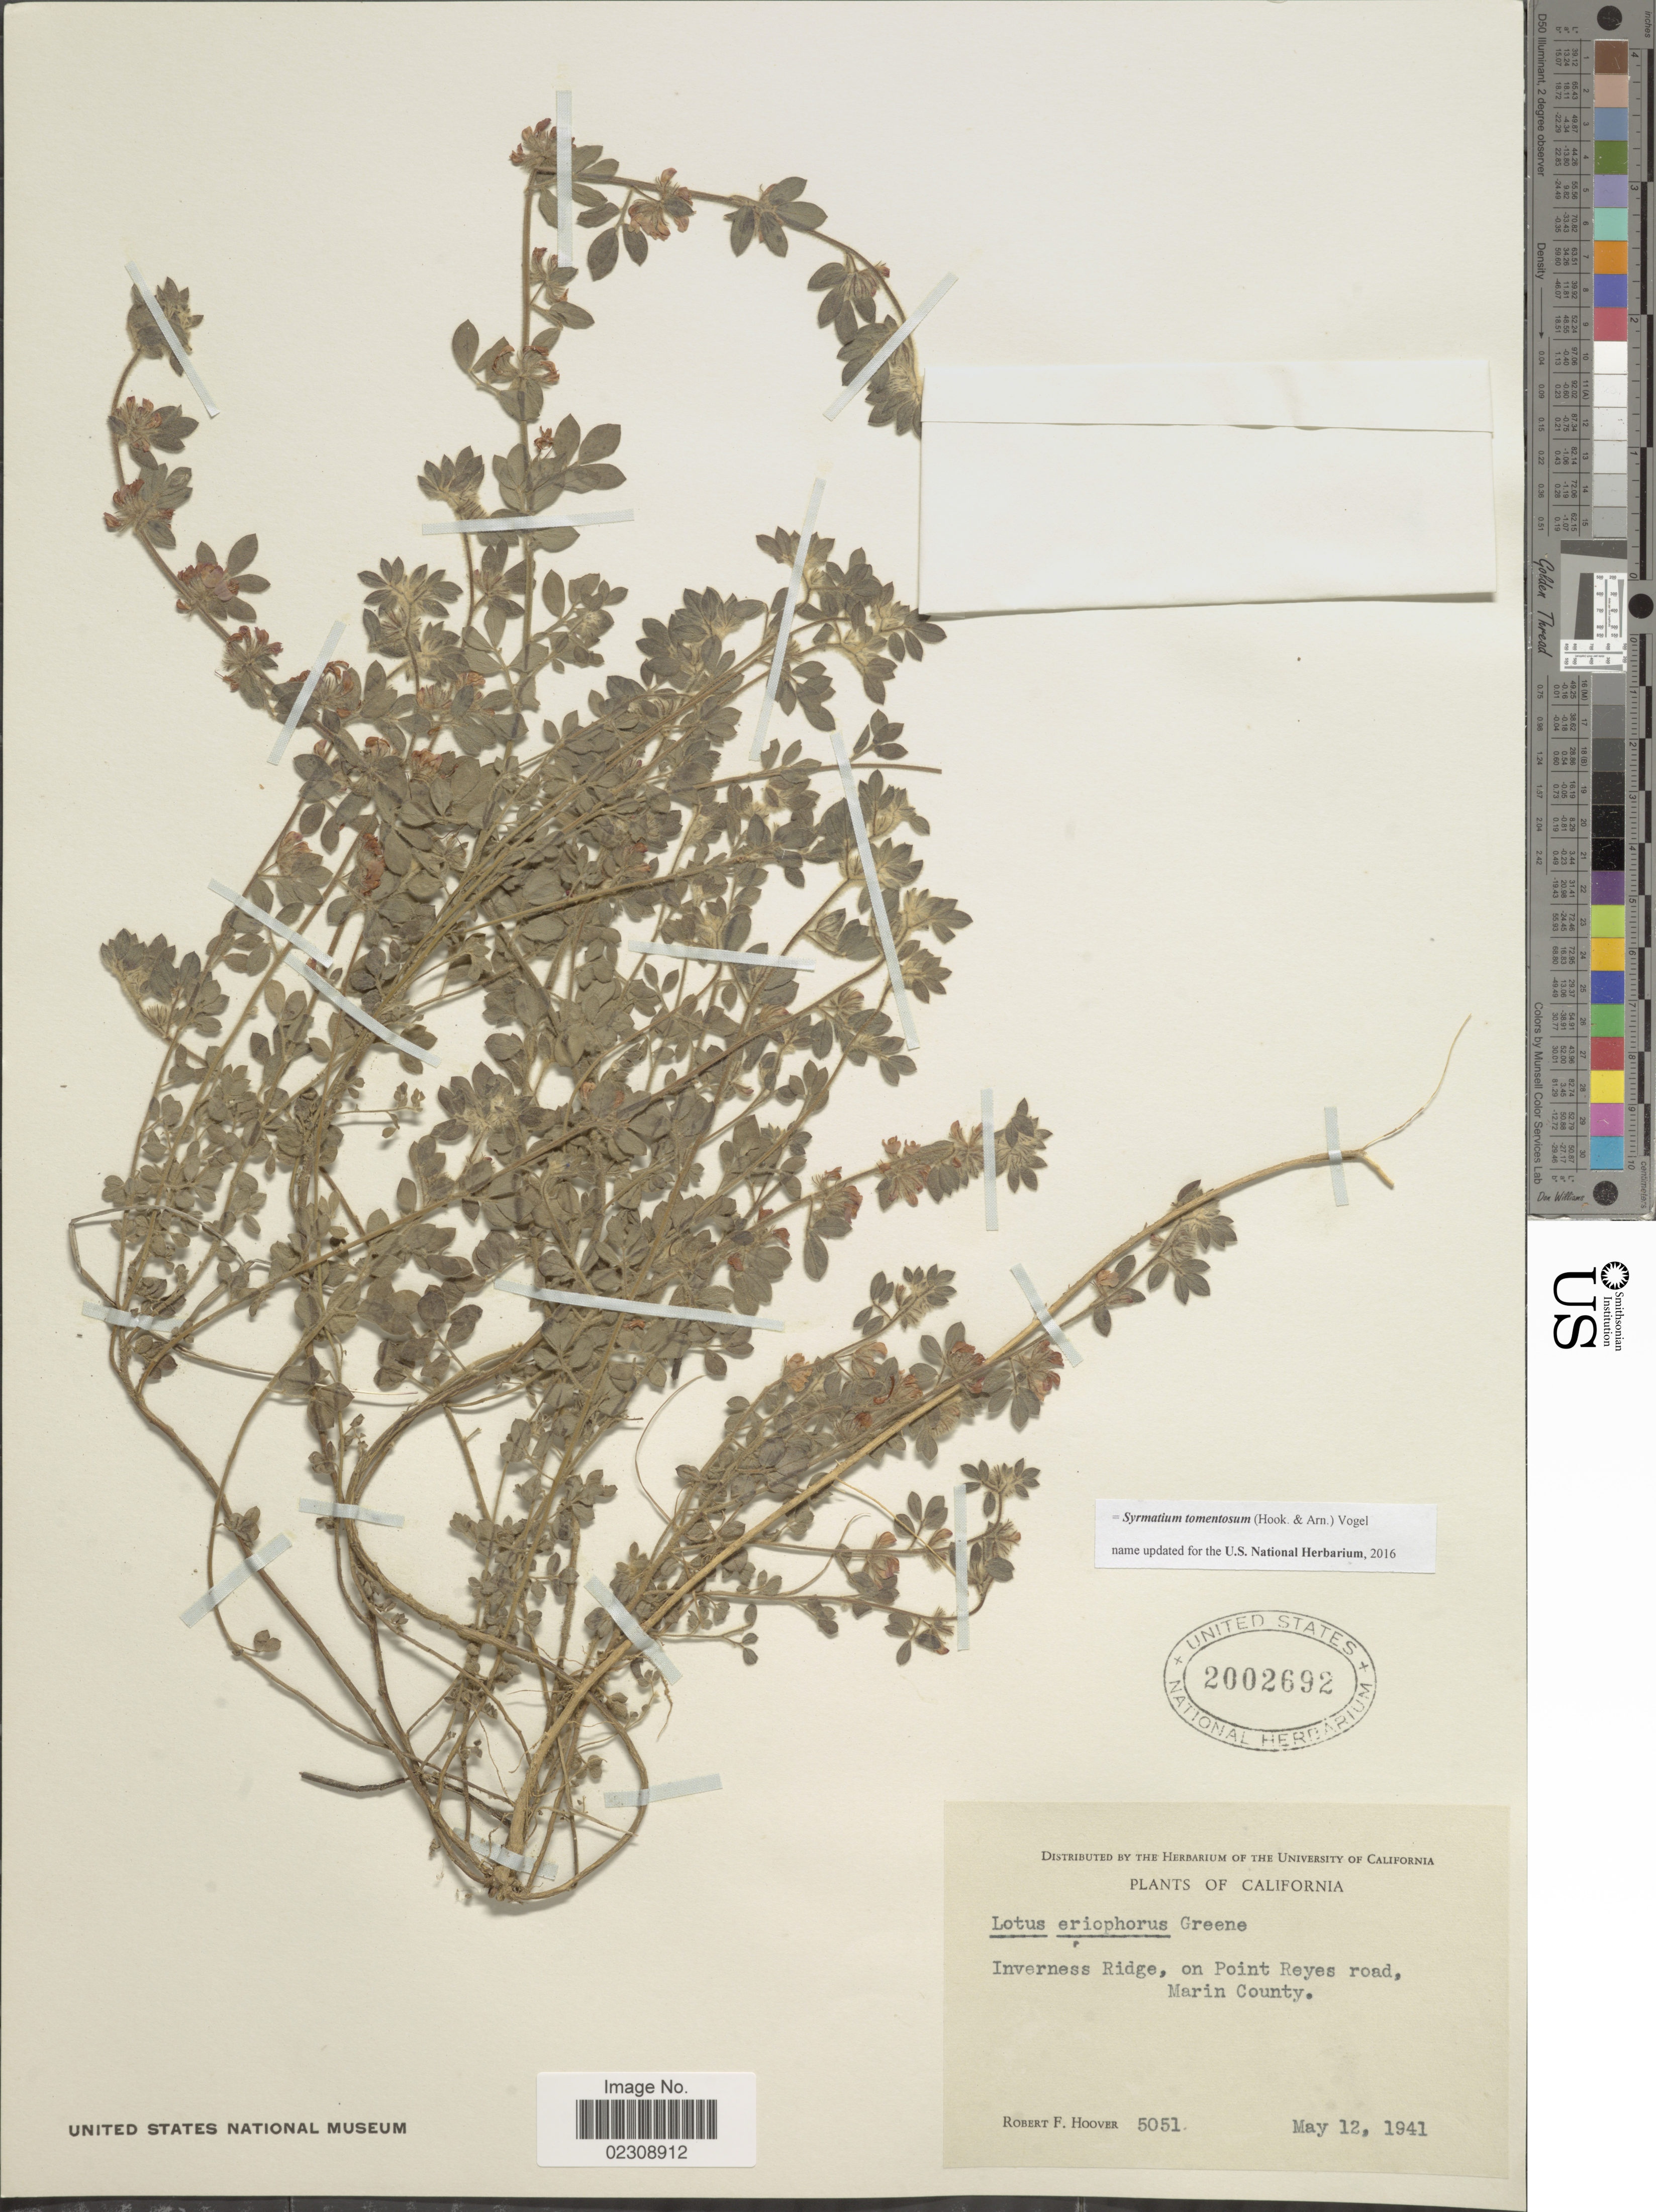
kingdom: Plantae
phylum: Tracheophyta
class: Magnoliopsida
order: Fabales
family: Fabaceae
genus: Syrmatium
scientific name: Syrmatium tomentosum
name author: (Hook. & Arn.) Vogel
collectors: R. F. Hoover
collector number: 5051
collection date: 1941-05-12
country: United States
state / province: California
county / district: Marin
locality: Inverness Ridge, on Point Reyes road, Marin County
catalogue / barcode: US 2002692